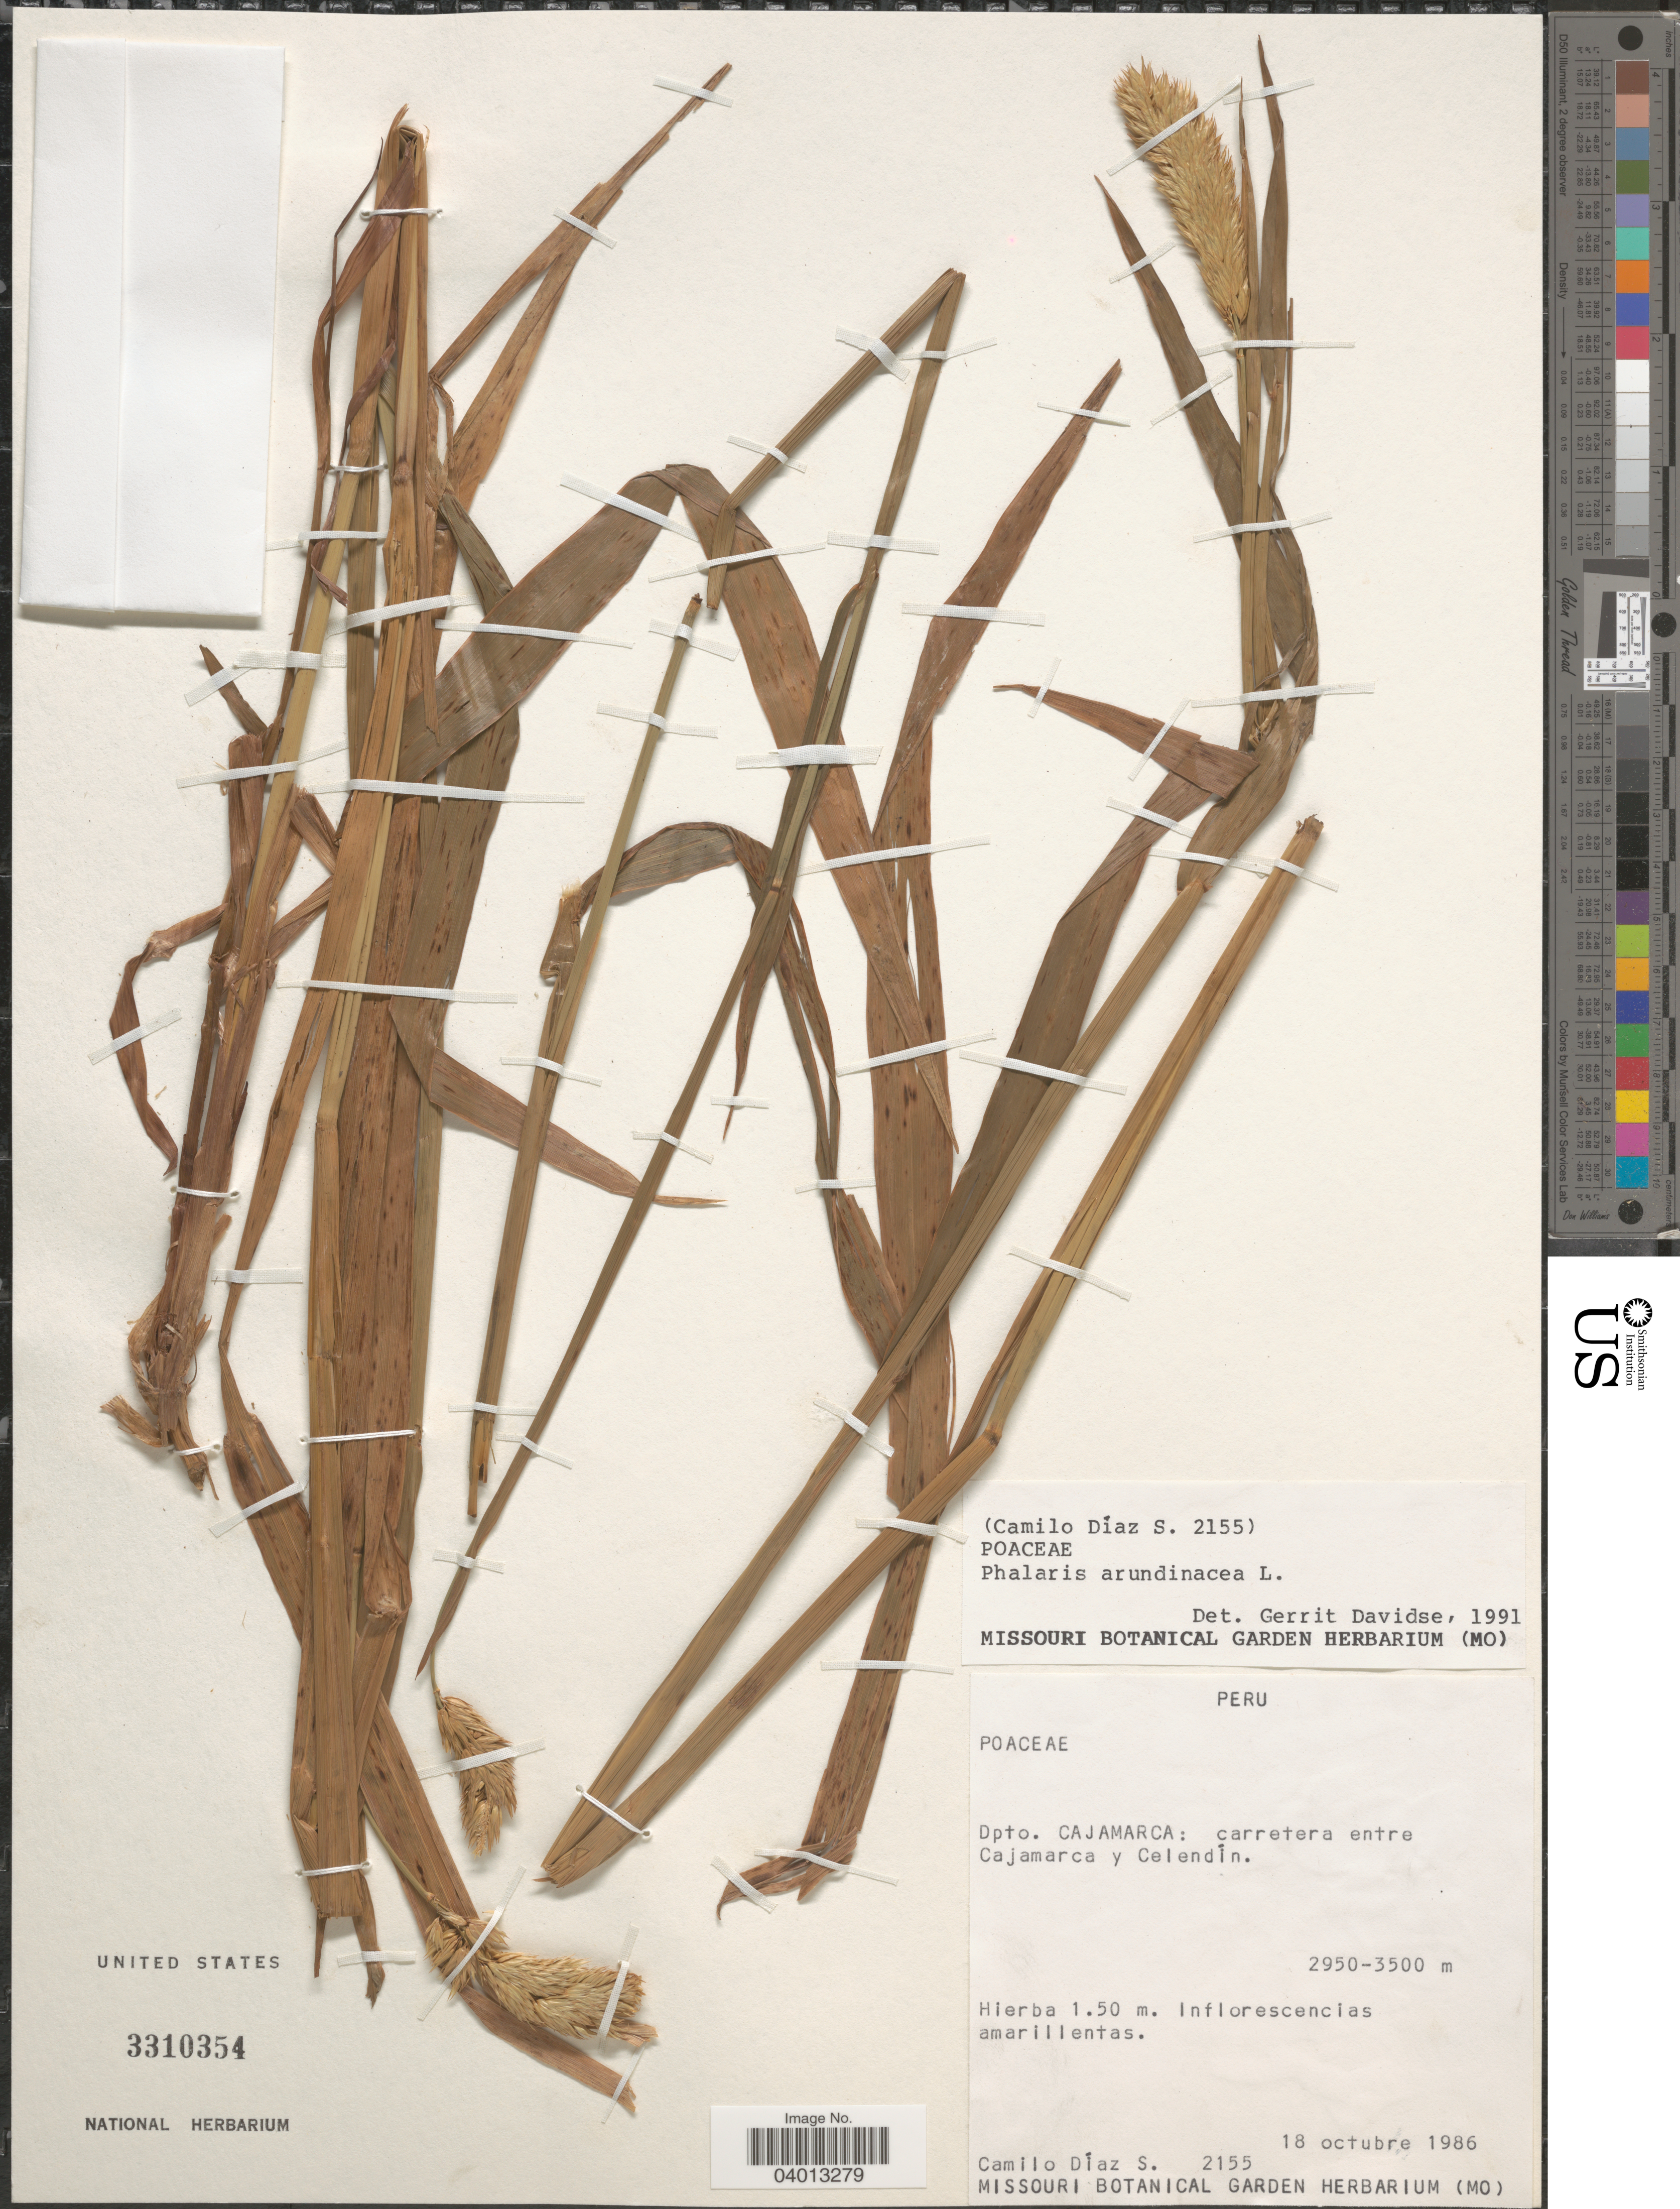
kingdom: Plantae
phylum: Tracheophyta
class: Liliopsida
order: Poales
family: Poaceae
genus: Phalaris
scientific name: Phalaris arundinacea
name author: L.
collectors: C. Díaz S.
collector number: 2155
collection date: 1986-10-18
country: Peru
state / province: Cajamarca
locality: Dpto. Cajamarca: carretera entre Cajamarca y Celendín.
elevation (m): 2950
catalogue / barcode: US 3310354